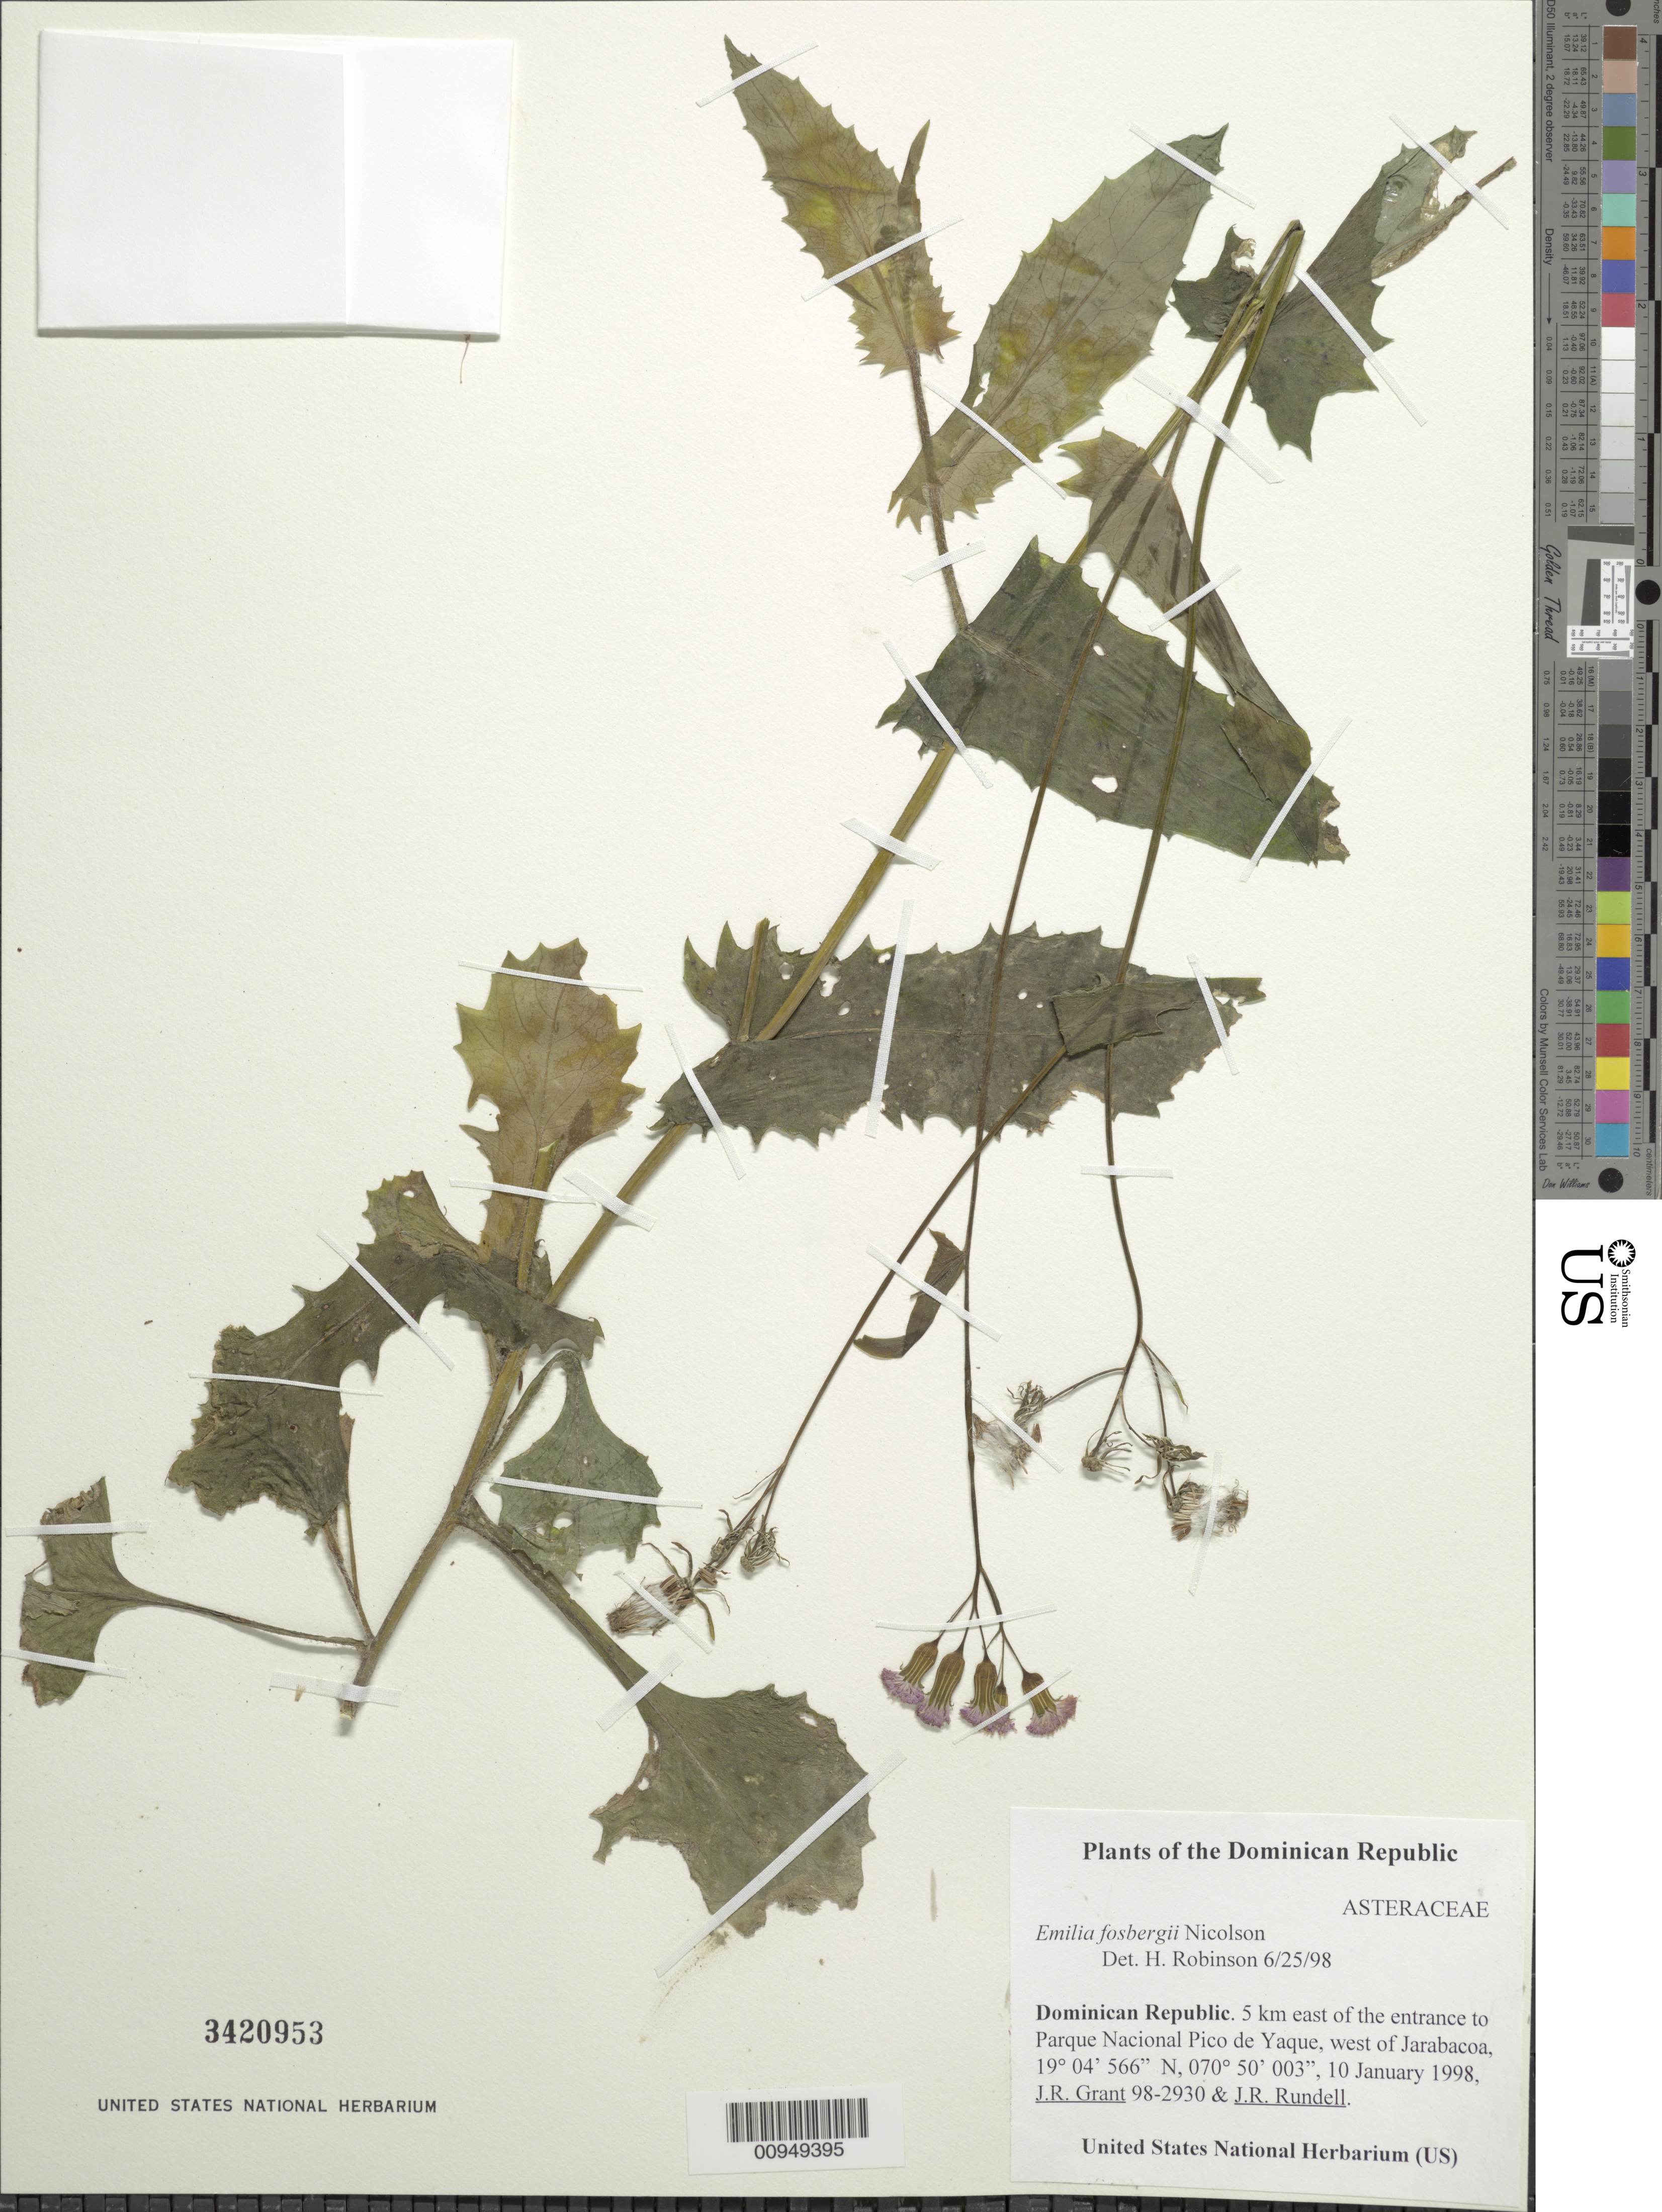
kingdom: Plantae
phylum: Tracheophyta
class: Magnoliopsida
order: Asterales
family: Asteraceae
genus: Emilia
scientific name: Emilia fosbergii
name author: Nicolson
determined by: Robinson, Harold E., (US)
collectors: J. R. Grant & J. R. Rundell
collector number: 2930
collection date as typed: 10 Jan 1998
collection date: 1998-01-10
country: Dominican Republic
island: Hispaniola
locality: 5 km E of the entrance to Parque Nacional Pico de yaque, W of Jarabacoa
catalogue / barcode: US 3420953